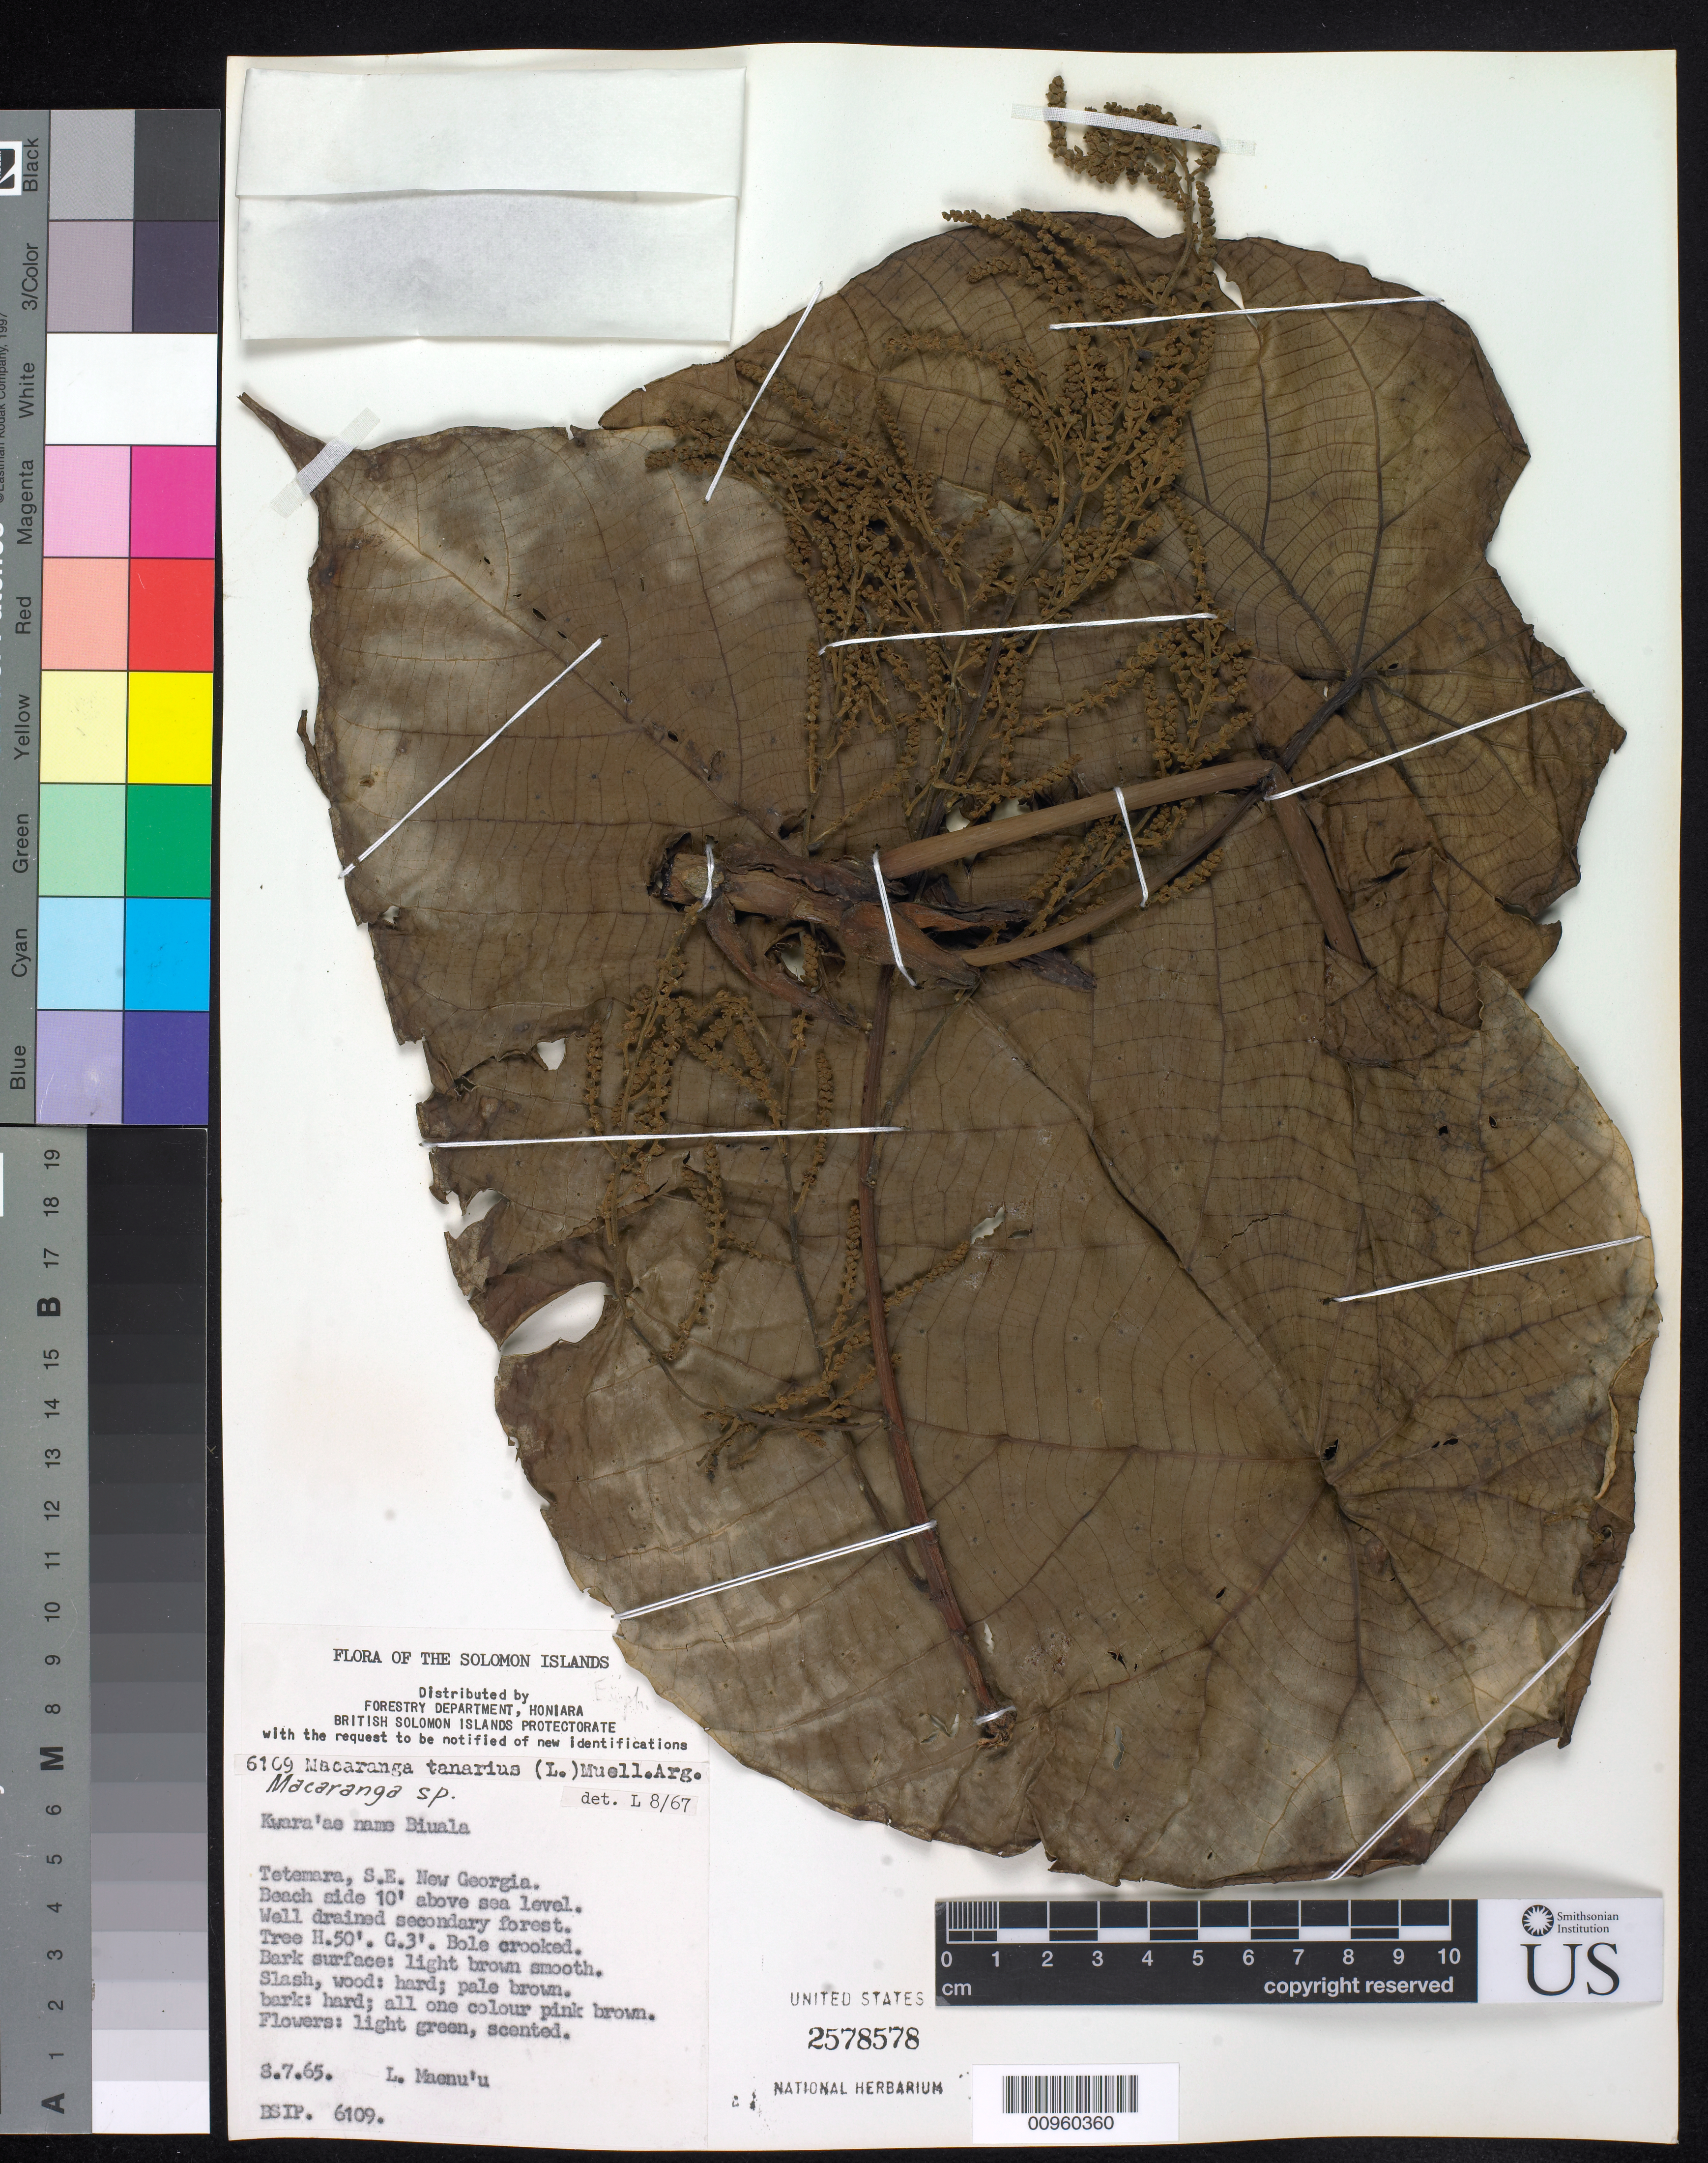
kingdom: Plantae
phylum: Tracheophyta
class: Magnoliopsida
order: Malpighiales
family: Euphorbiaceae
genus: Macaranga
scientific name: Macaranga magnifolia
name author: Perry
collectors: L. Maenu'u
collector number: BSIP 6109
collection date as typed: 08 Jul 1965 or 07 Aug 1965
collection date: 1965-07-08 or 1965-08-07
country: Solomon Islands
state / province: Western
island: New Georgia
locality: Tetemara, SE New Georgia, Solomon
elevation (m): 3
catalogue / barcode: US 2578578